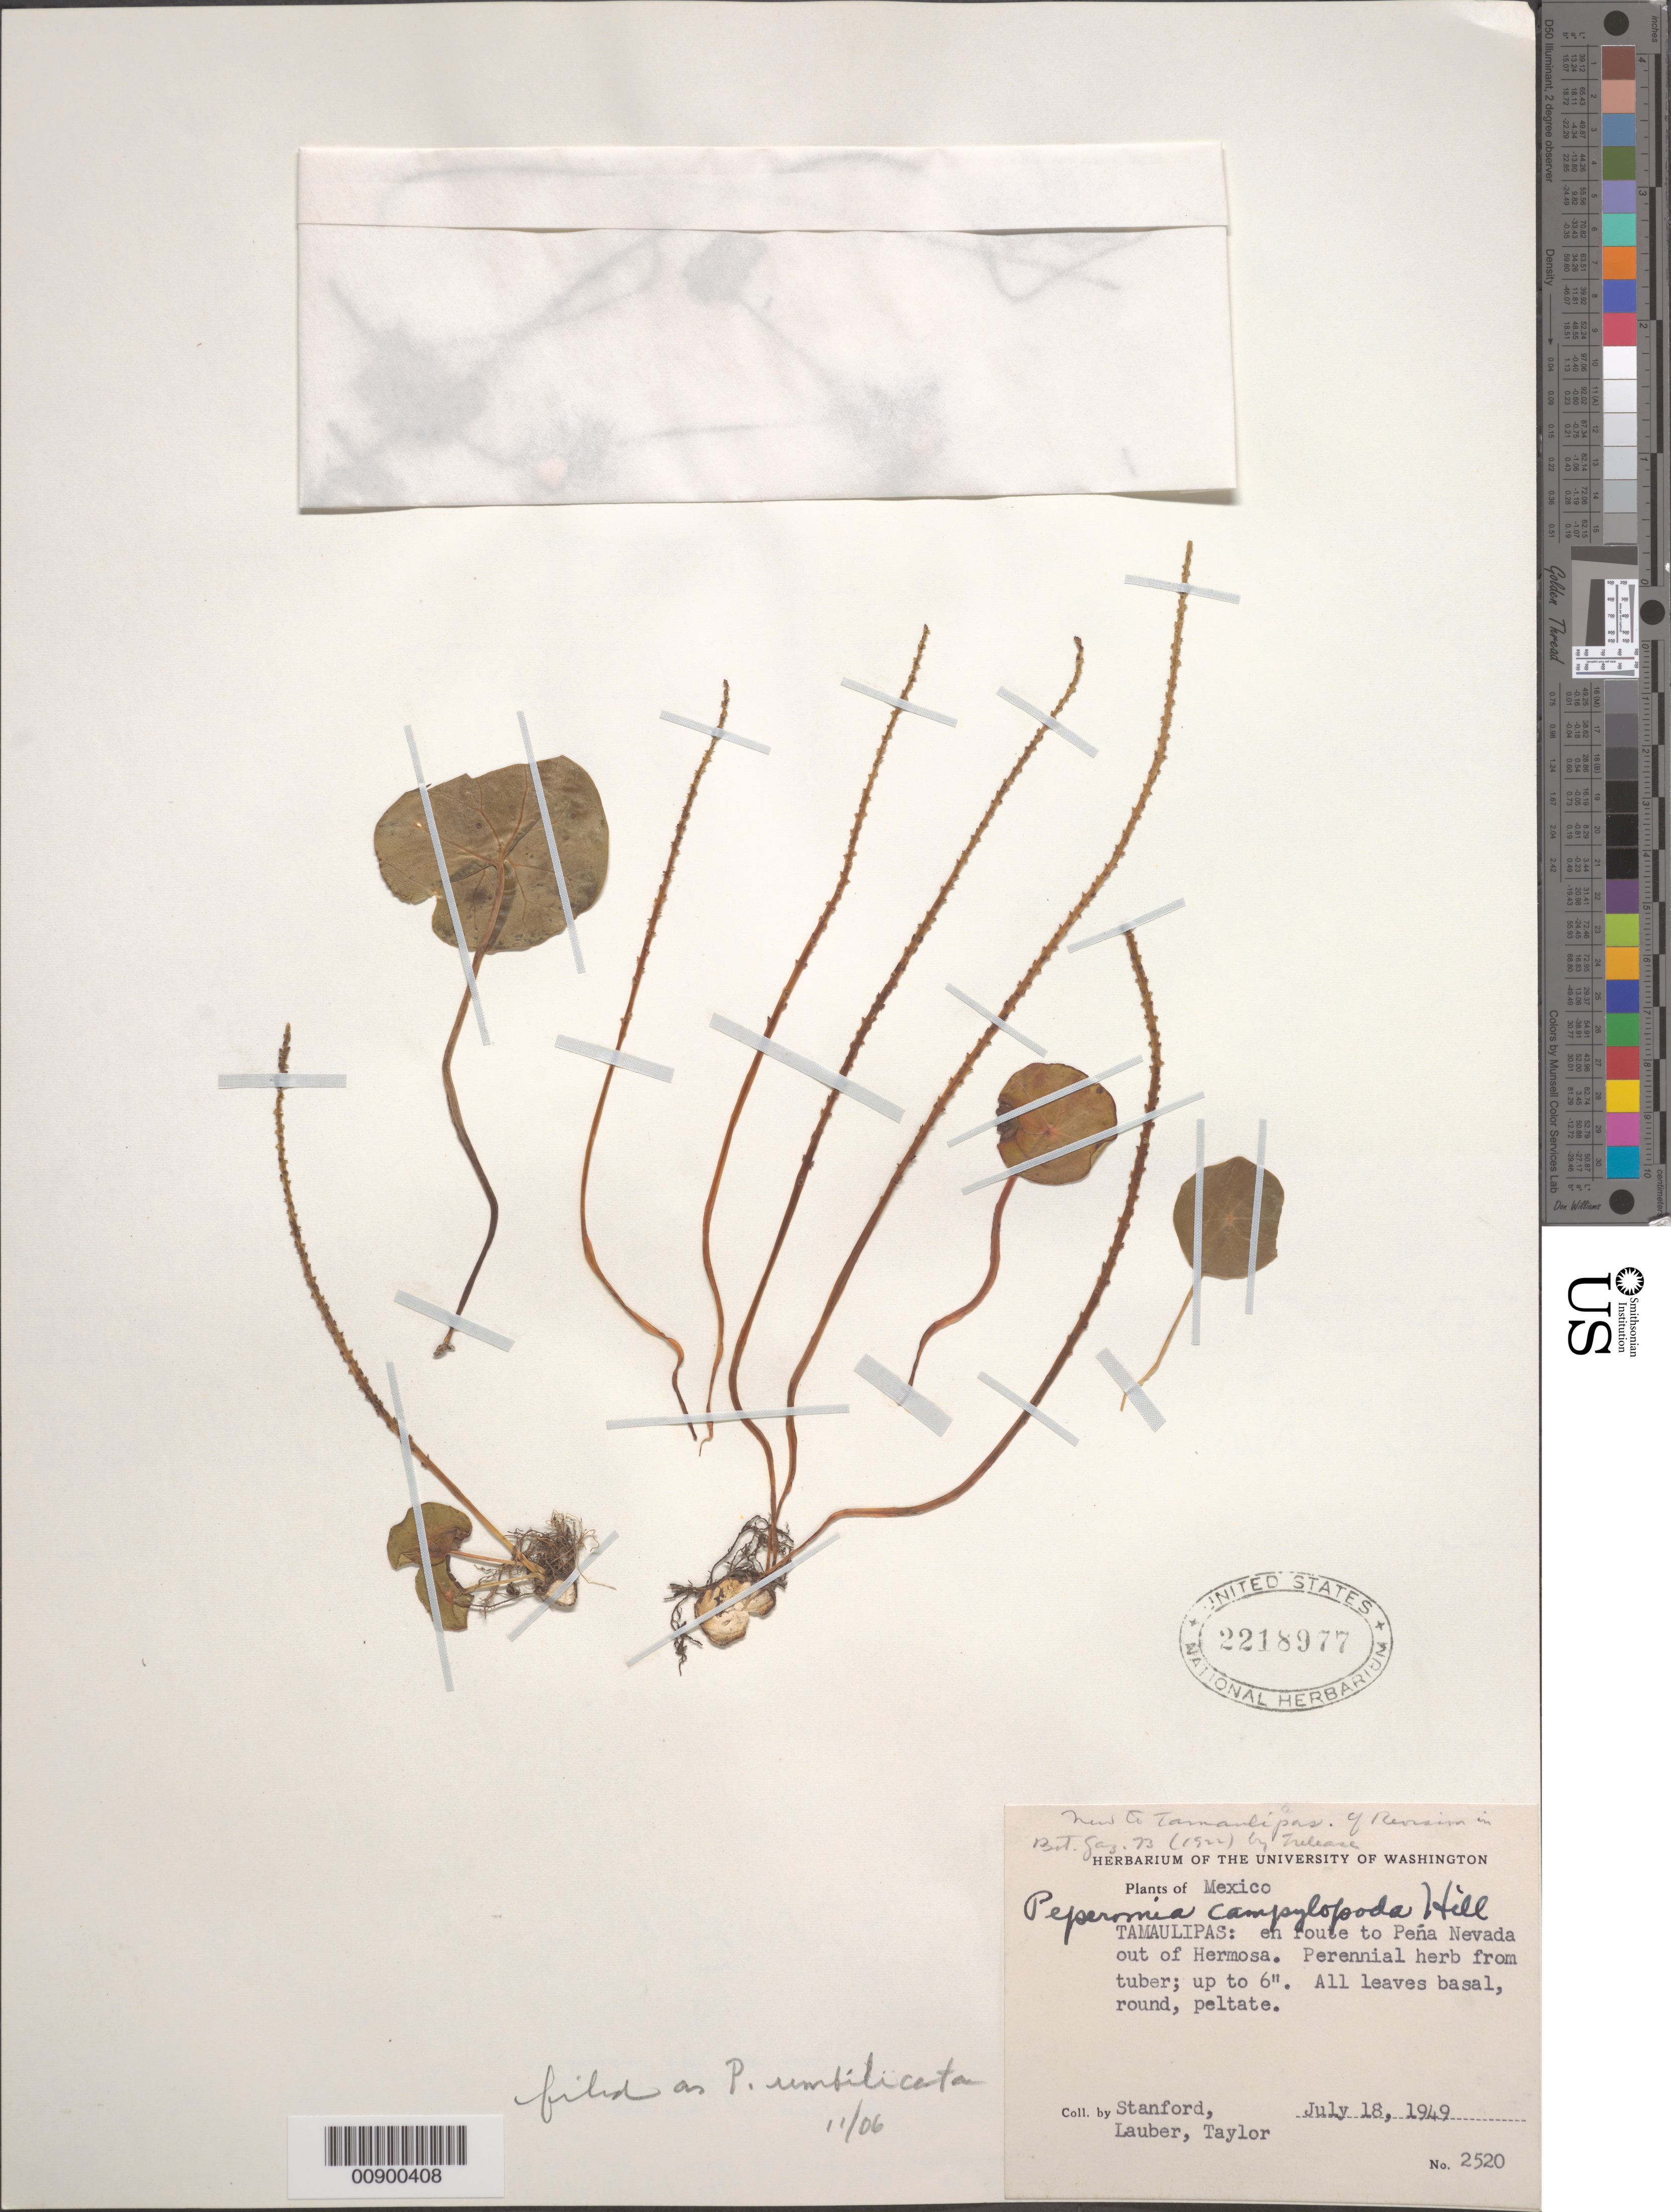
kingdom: Plantae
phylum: Tracheophyta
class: Magnoliopsida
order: Piperales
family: Piperaceae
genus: Peperomia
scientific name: Peperomia umbilicata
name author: Ruiz & Pav.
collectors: -. Stanford, Lauber, -- & -- Taylor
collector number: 2520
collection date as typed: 18 Jul 1949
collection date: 1949-07-18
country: Mexico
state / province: Tamaulipas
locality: Tamaulipas, en route to Peña Nevada out of Hermosa.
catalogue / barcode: US 2218977